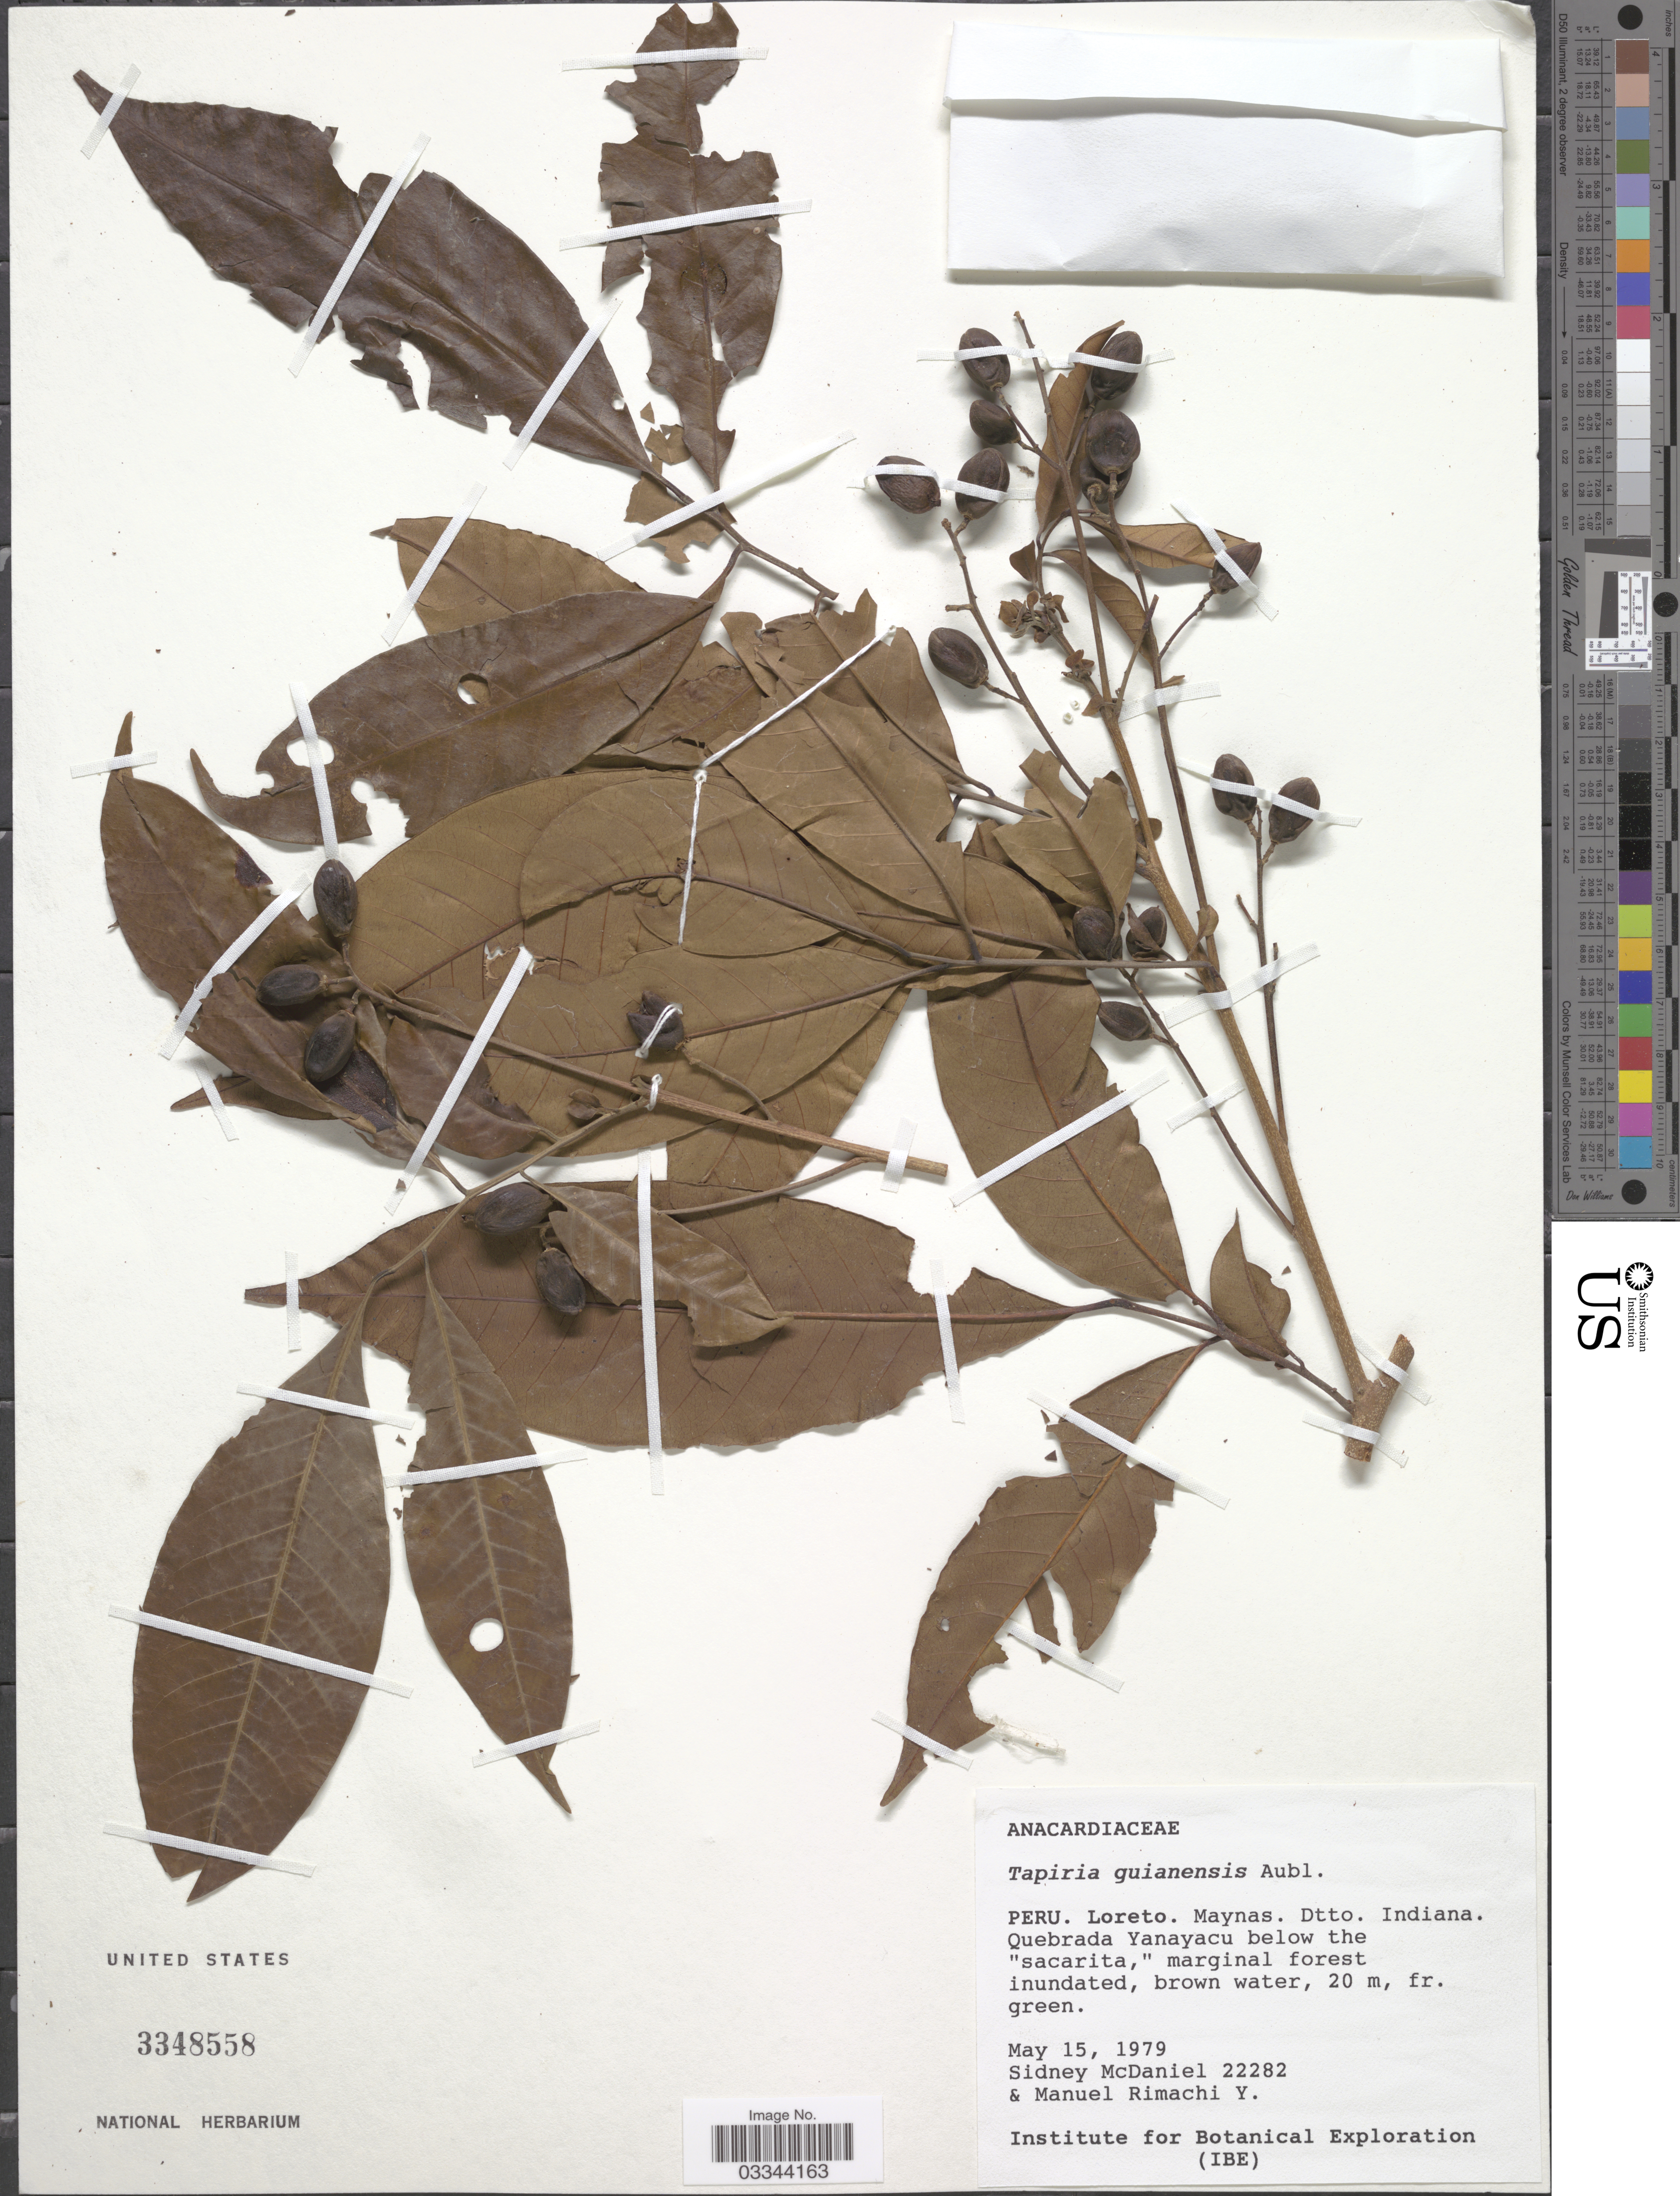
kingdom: Plantae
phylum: Tracheophyta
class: Magnoliopsida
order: Sapindales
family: Anacardiaceae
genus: Tapirira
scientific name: Tapirira guianensis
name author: Aubl.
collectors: S. McDaniel & M. Rimachi Y.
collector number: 22282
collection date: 1979-05-15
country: Peru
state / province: Loreto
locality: Maynas. Dtto. Indiana. Quebrada Yanayacu below the "sacarita".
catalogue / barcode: US 3348558